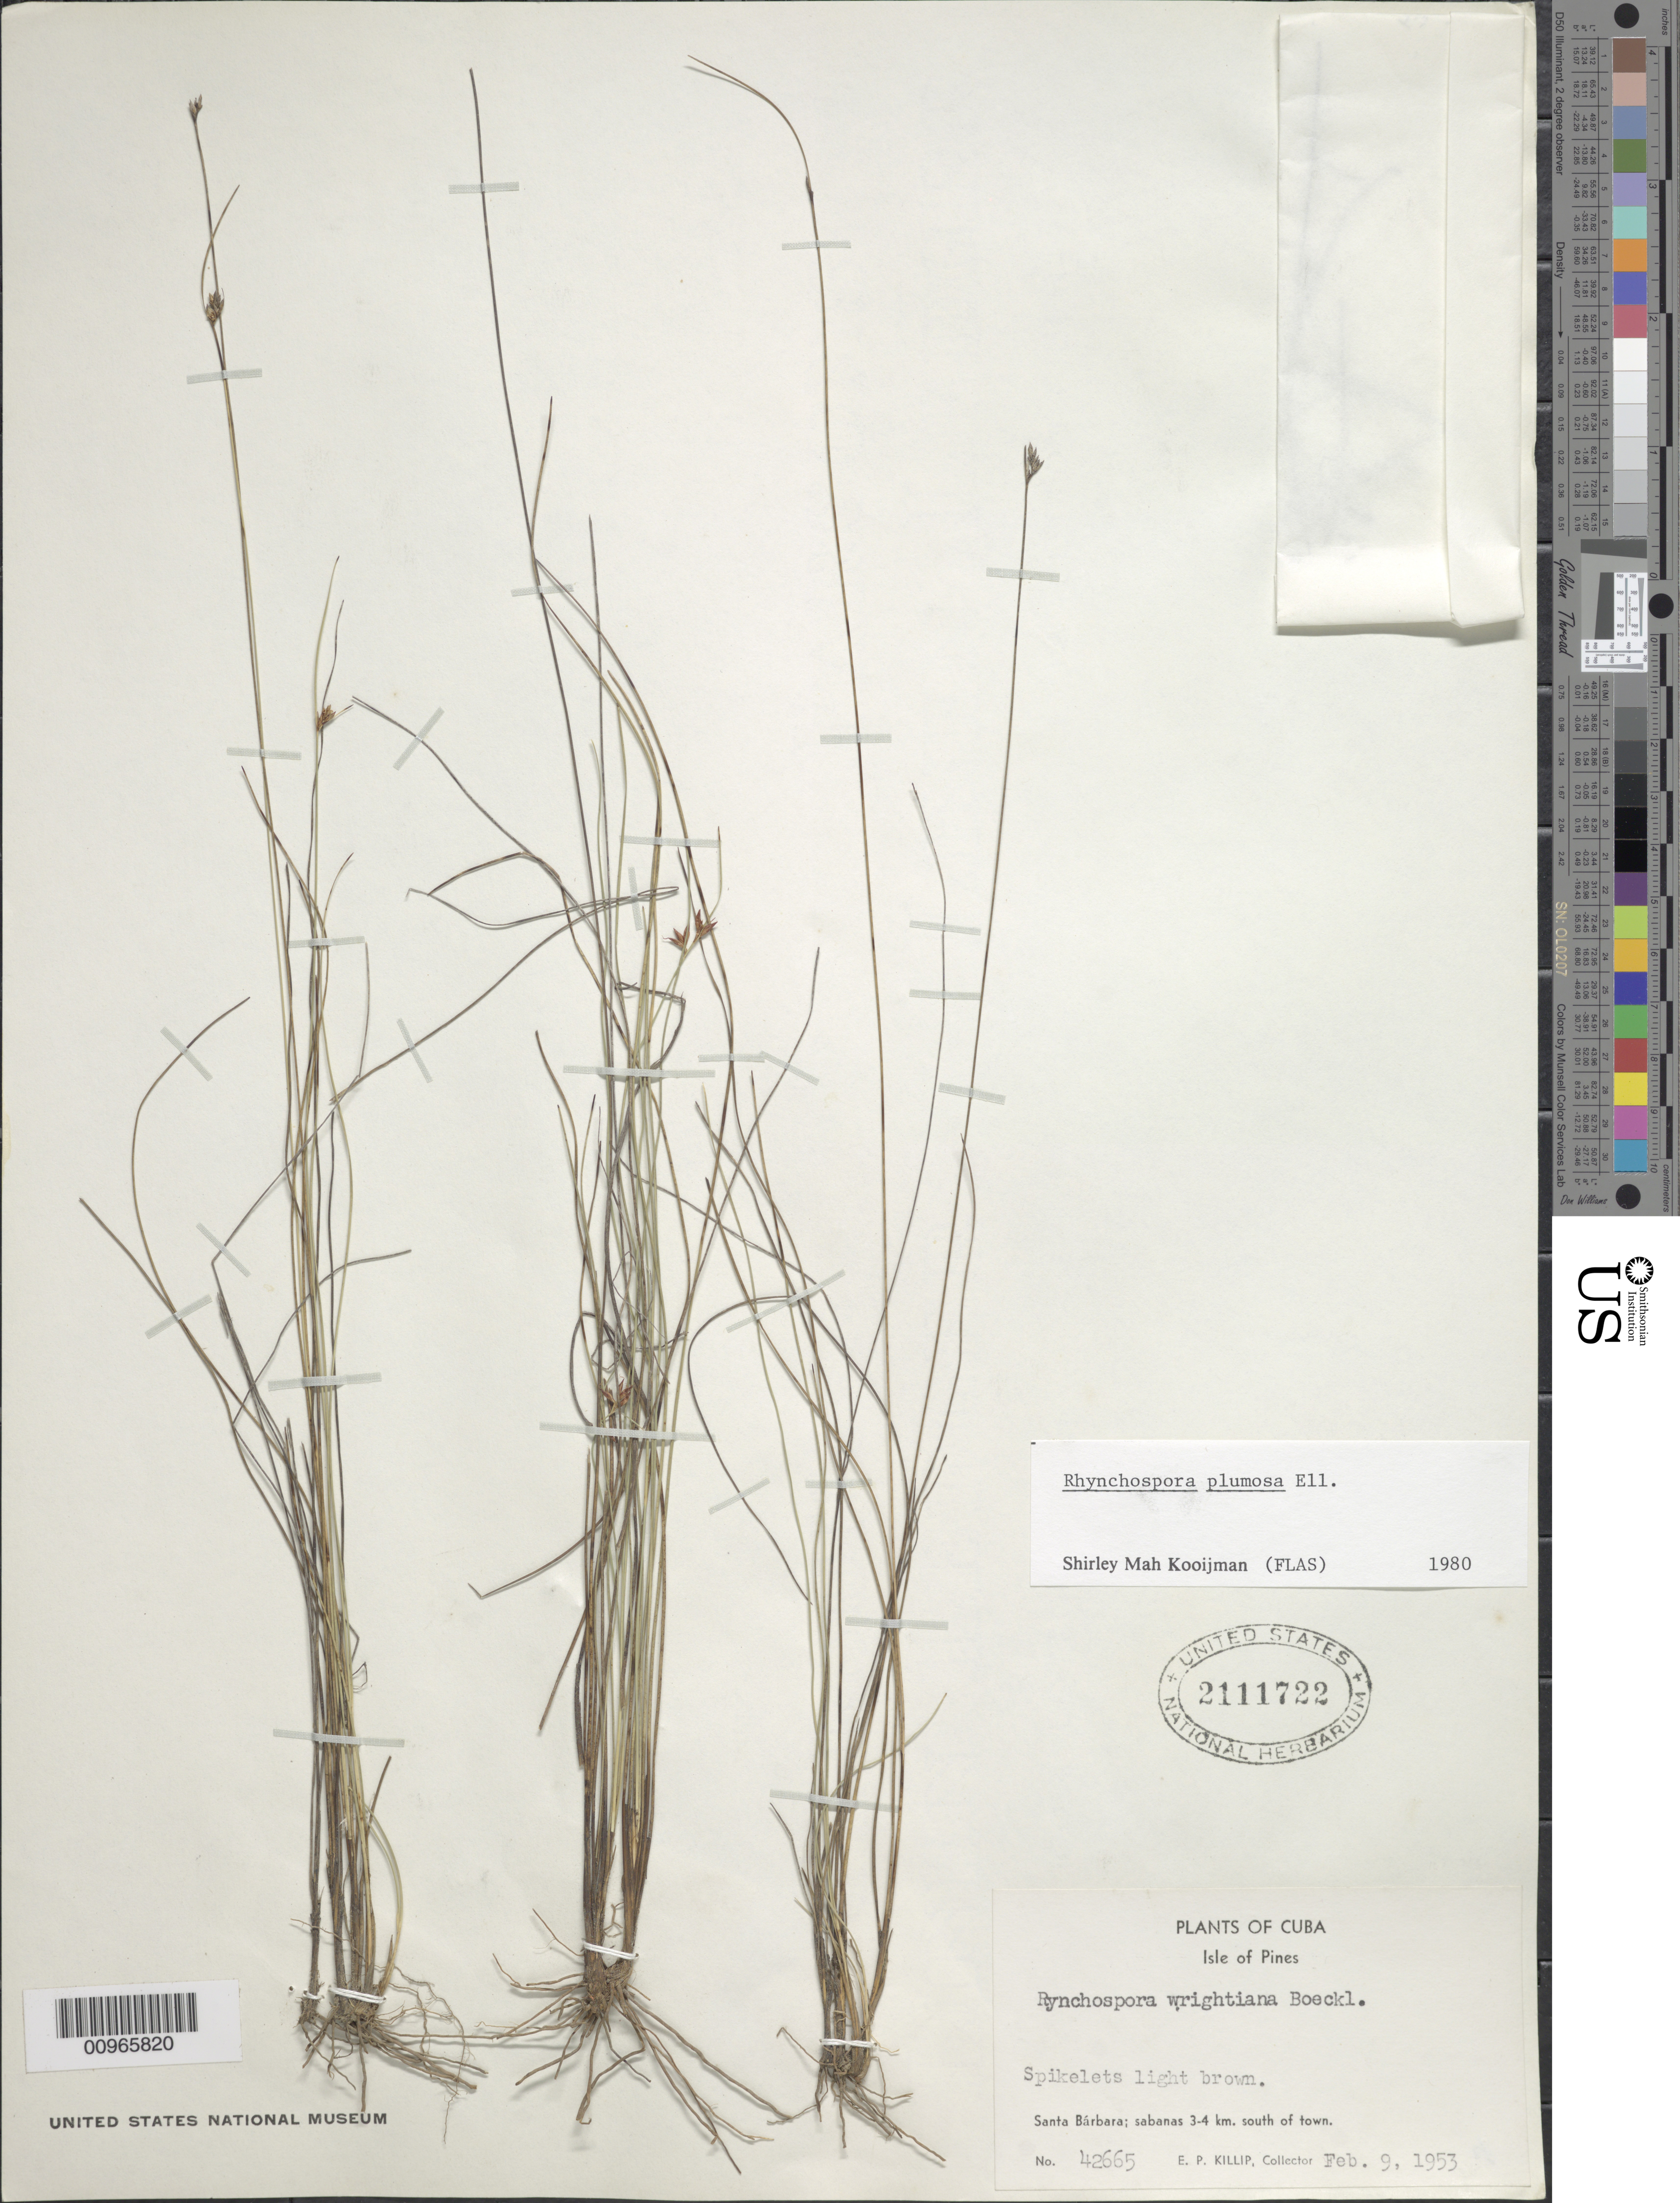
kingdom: Plantae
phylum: Tracheophyta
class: Liliopsida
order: Poales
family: Cyperaceae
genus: Rhynchospora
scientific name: Rhynchospora plumosa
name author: Elliott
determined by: Kooijman, S. M.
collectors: E. P. Killip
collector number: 42665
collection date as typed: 09 Feb 1953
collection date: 1953-02-09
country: Cuba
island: Isla de la Juventud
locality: Isle of Pines, Santa Bárbara, sabanas 3-4 km S of town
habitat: Sabanas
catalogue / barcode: US 2111722